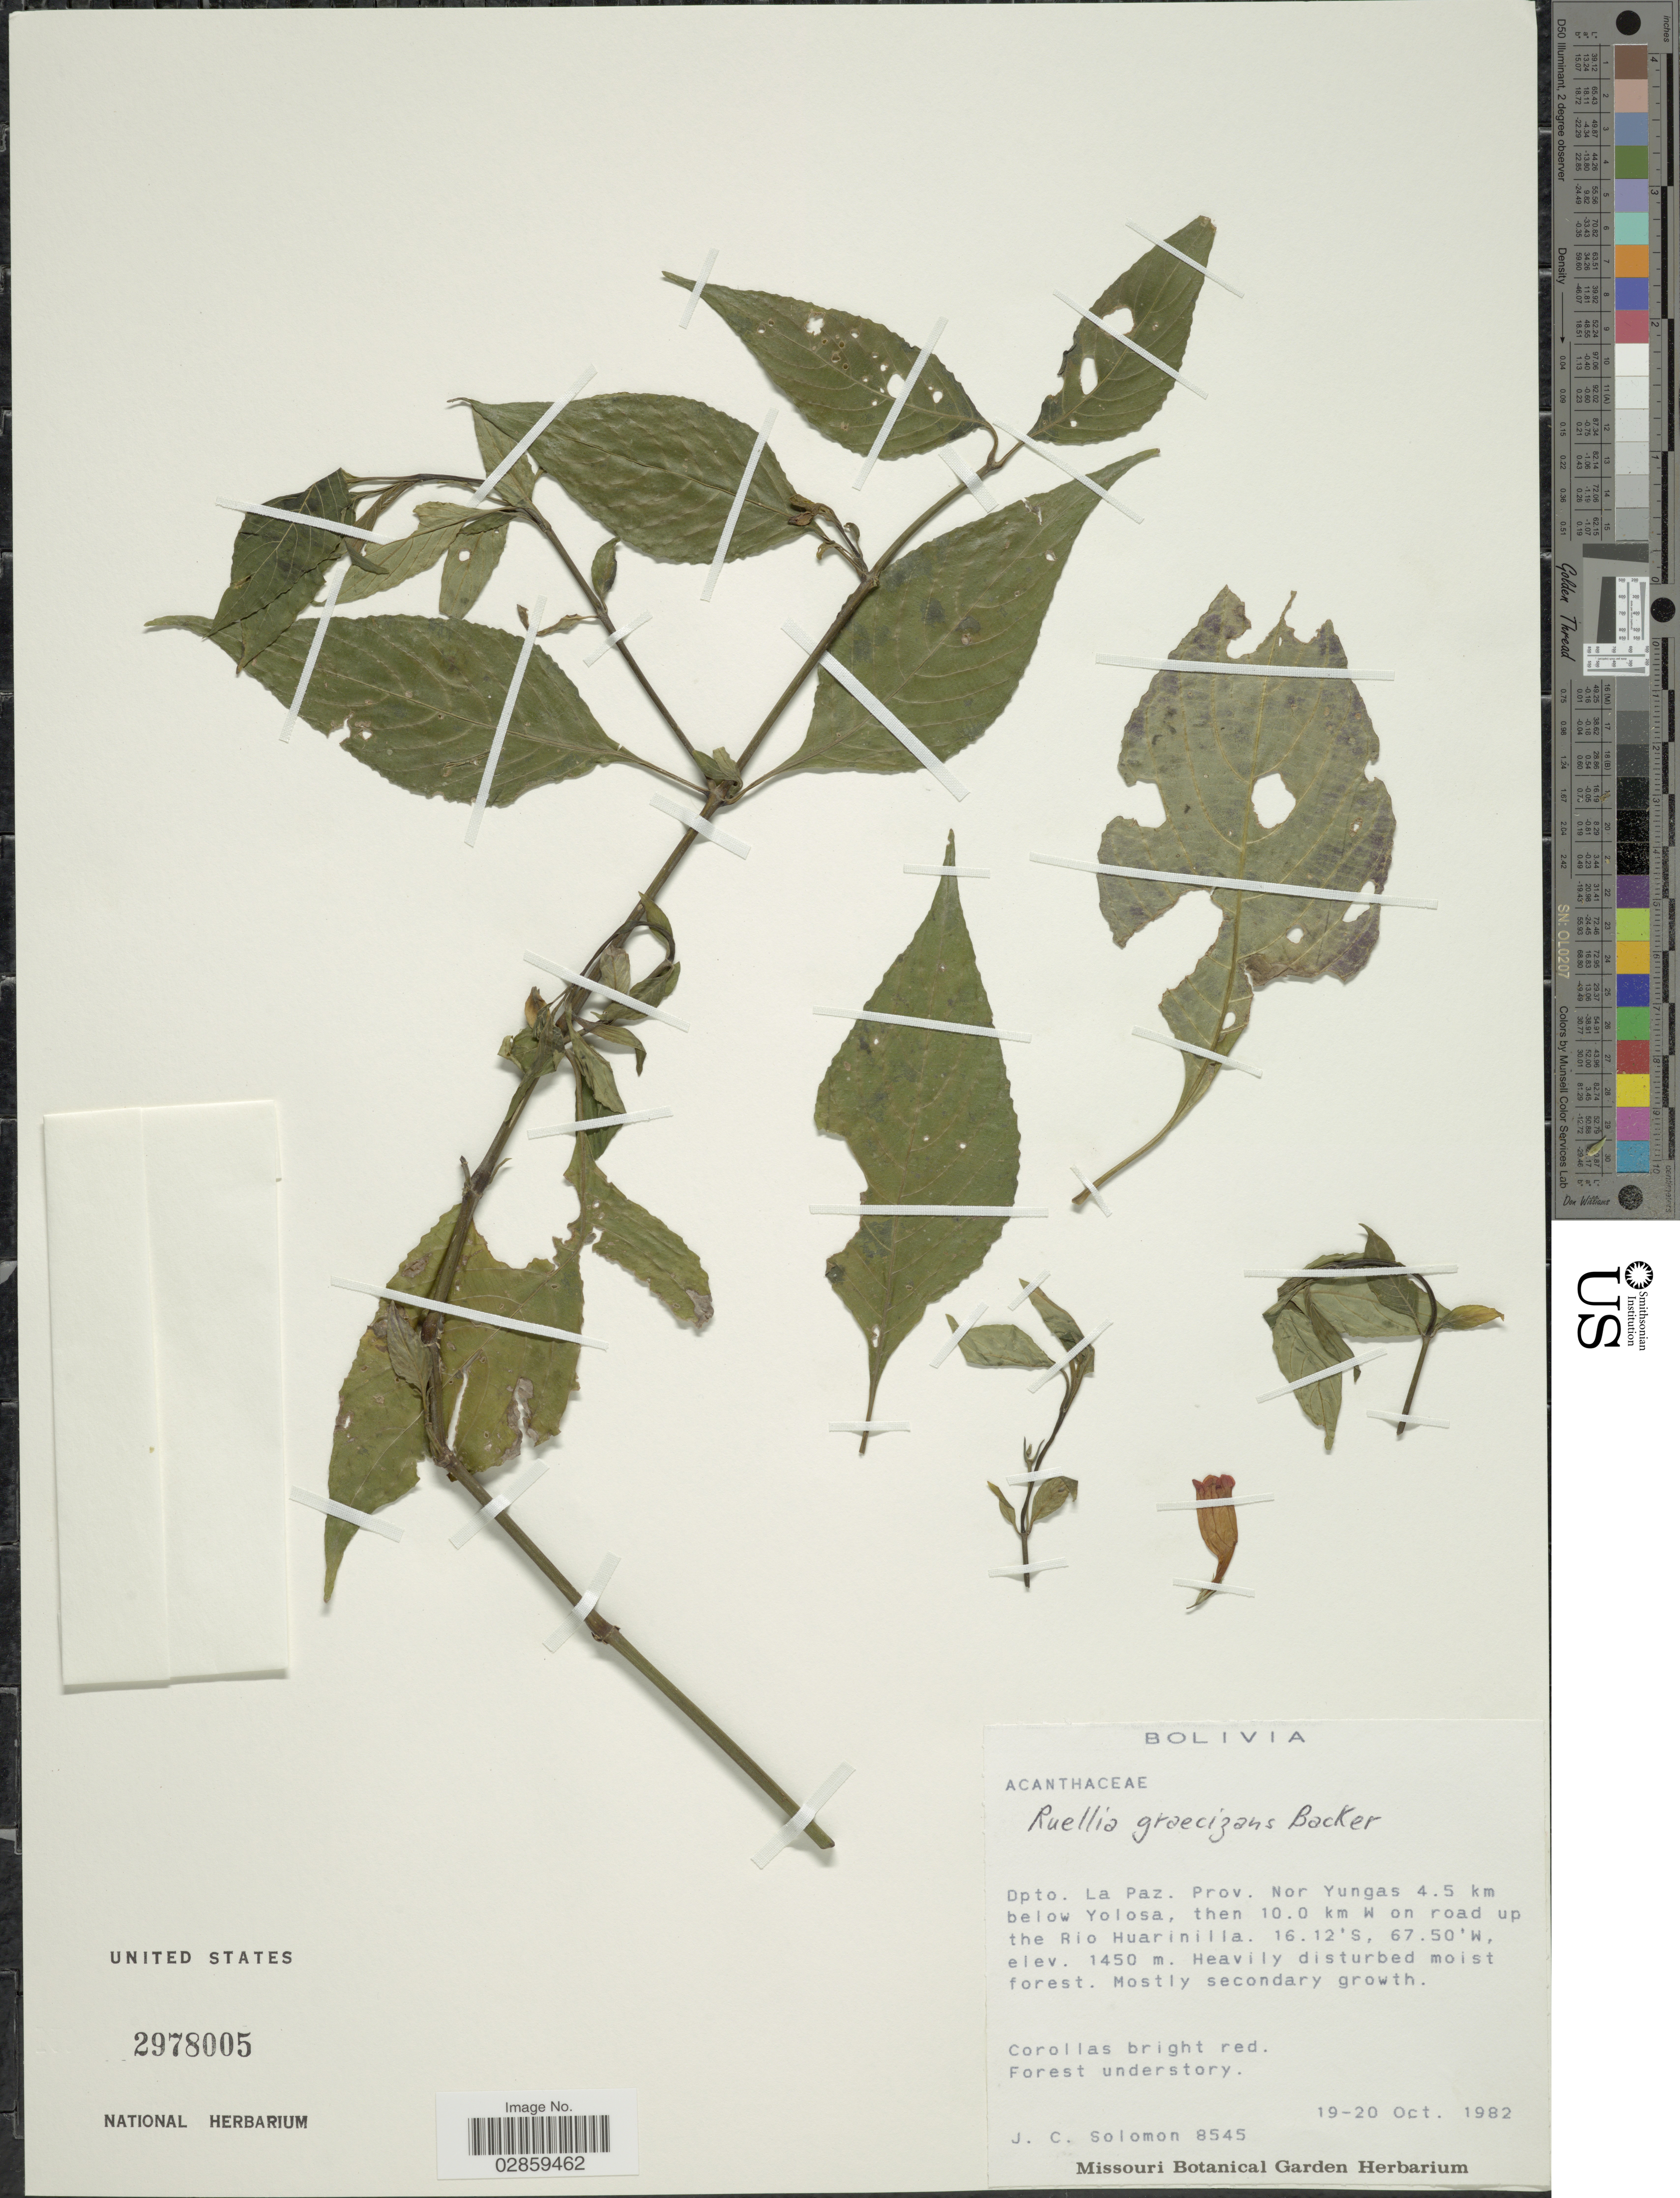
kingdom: Plantae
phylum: Tracheophyta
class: Magnoliopsida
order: Lamiales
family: Acanthaceae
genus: Ruellia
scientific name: Ruellia brevifolia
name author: (Pohl) C. Ezcurra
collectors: J. C. Solomon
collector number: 8545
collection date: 1982-10-19/1982-10-20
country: Bolivia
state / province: La Paz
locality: Dpto. La Paz. Prov. Nor Yungas 4.5 km below Yolosa, then 10.0 km W on road up the Rio Huarinilla.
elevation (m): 1450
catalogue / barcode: US 2978005